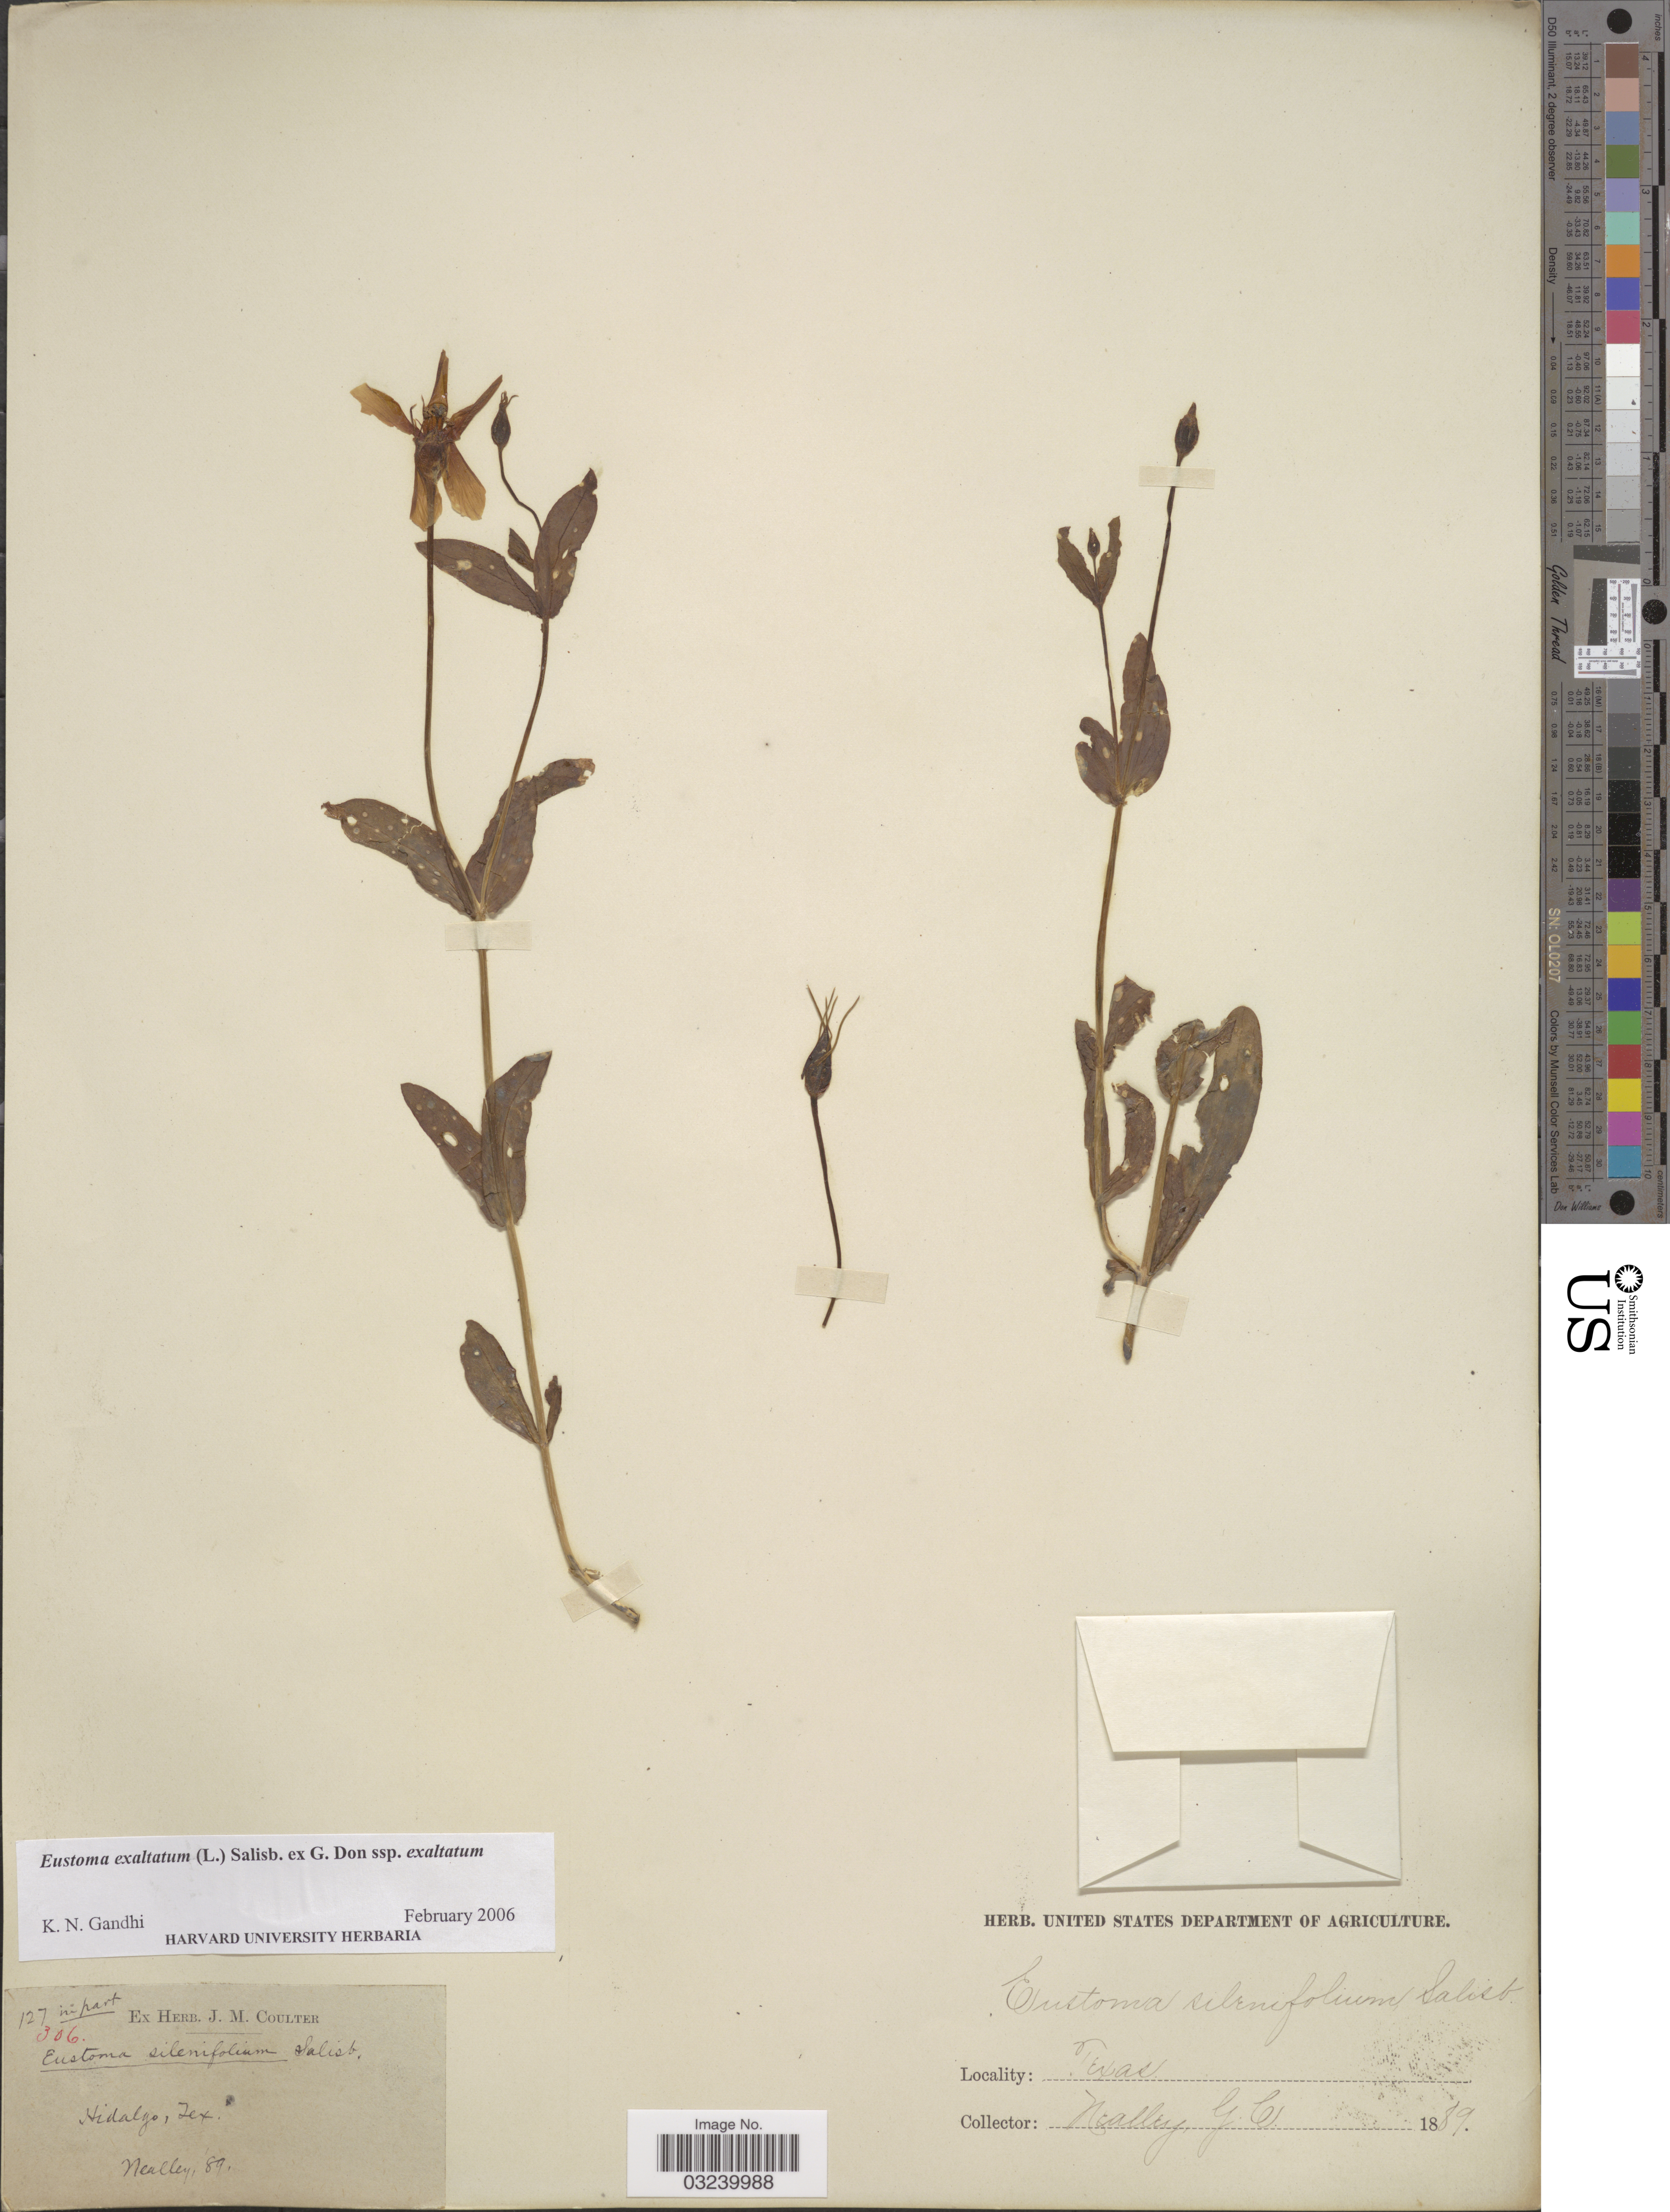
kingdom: Plantae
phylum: Tracheophyta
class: Magnoliopsida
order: Gentianales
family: Gentianaceae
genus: Eustoma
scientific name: Eustoma exaltatum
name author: (L.) Salisb. ex Don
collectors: G. C. Nealley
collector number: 127/306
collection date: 1889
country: United States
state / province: Texas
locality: Hidalgo, Tex.